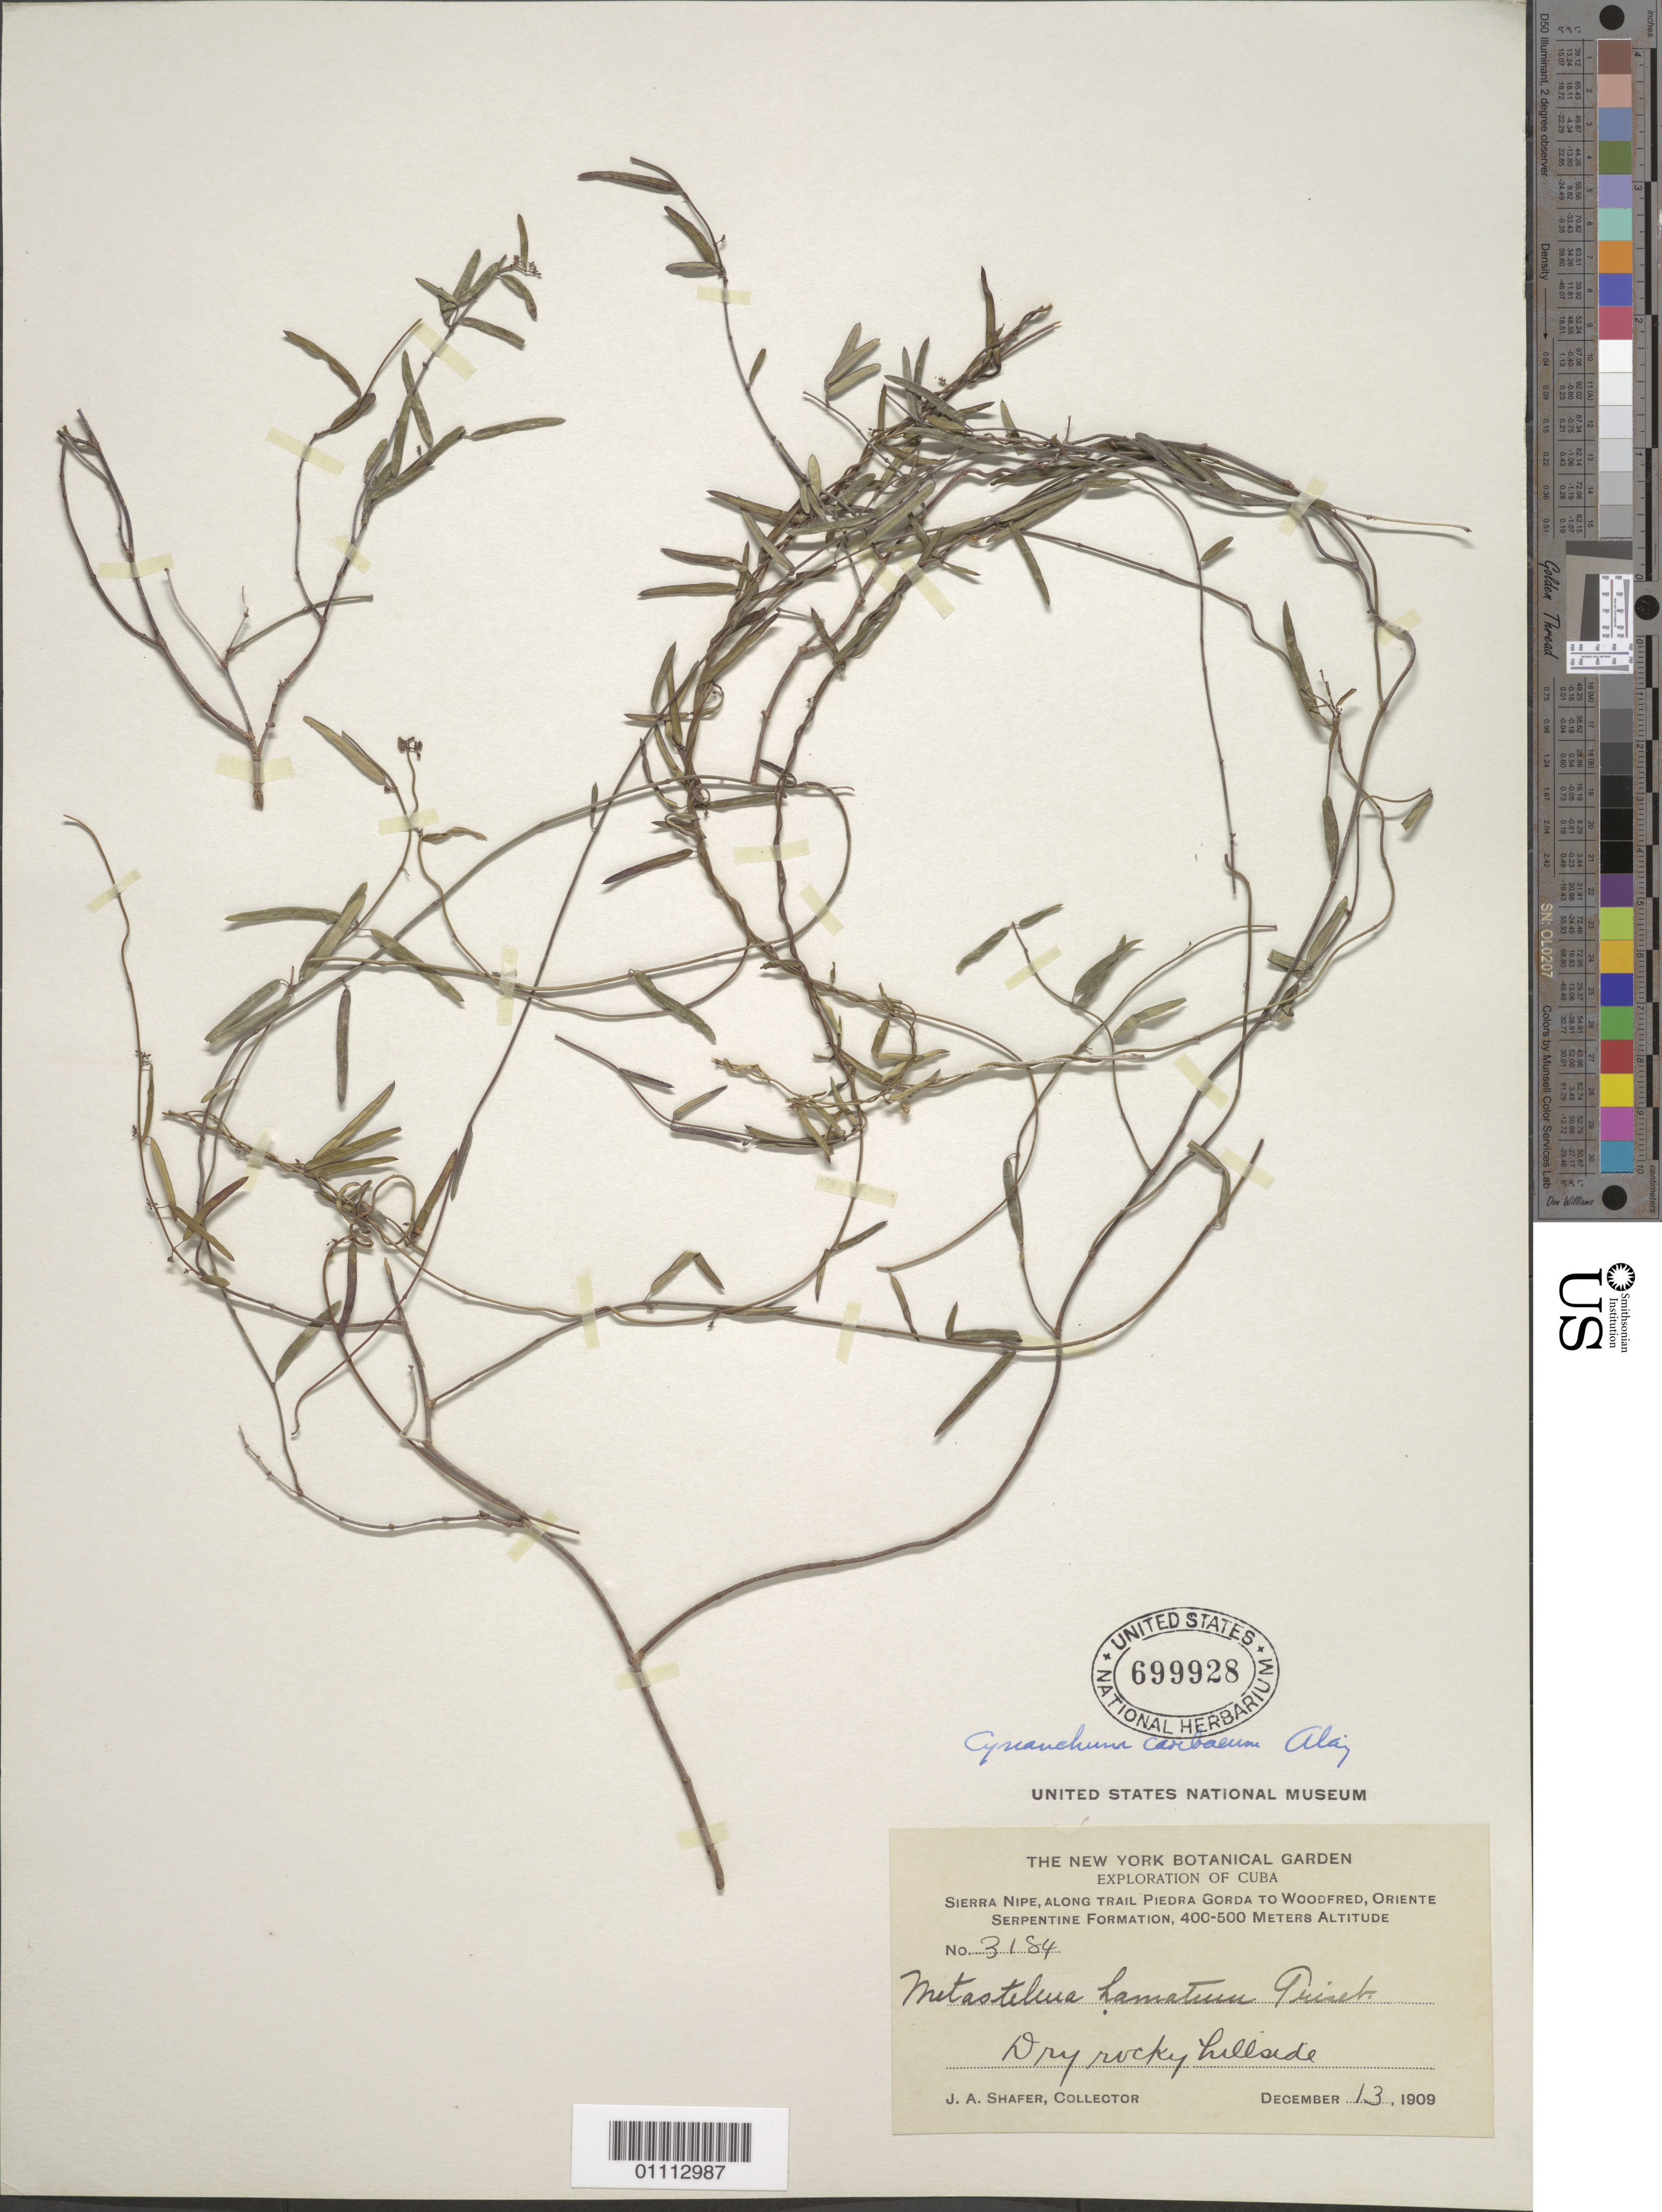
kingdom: Plantae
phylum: Tracheophyta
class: Magnoliopsida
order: Gentianales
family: Apocynaceae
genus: Cynanchum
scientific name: Cynanchum caribaeum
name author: Alain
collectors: J. A. Shafer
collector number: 3184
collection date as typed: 13 Dec 1909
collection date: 1909-12-13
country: Cuba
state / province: Holguín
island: Cuba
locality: Sierra Nipe, along trail Piedra Gorda to Woodfred Serpentine formation Dry rocky hillside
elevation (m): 400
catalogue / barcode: US 699928